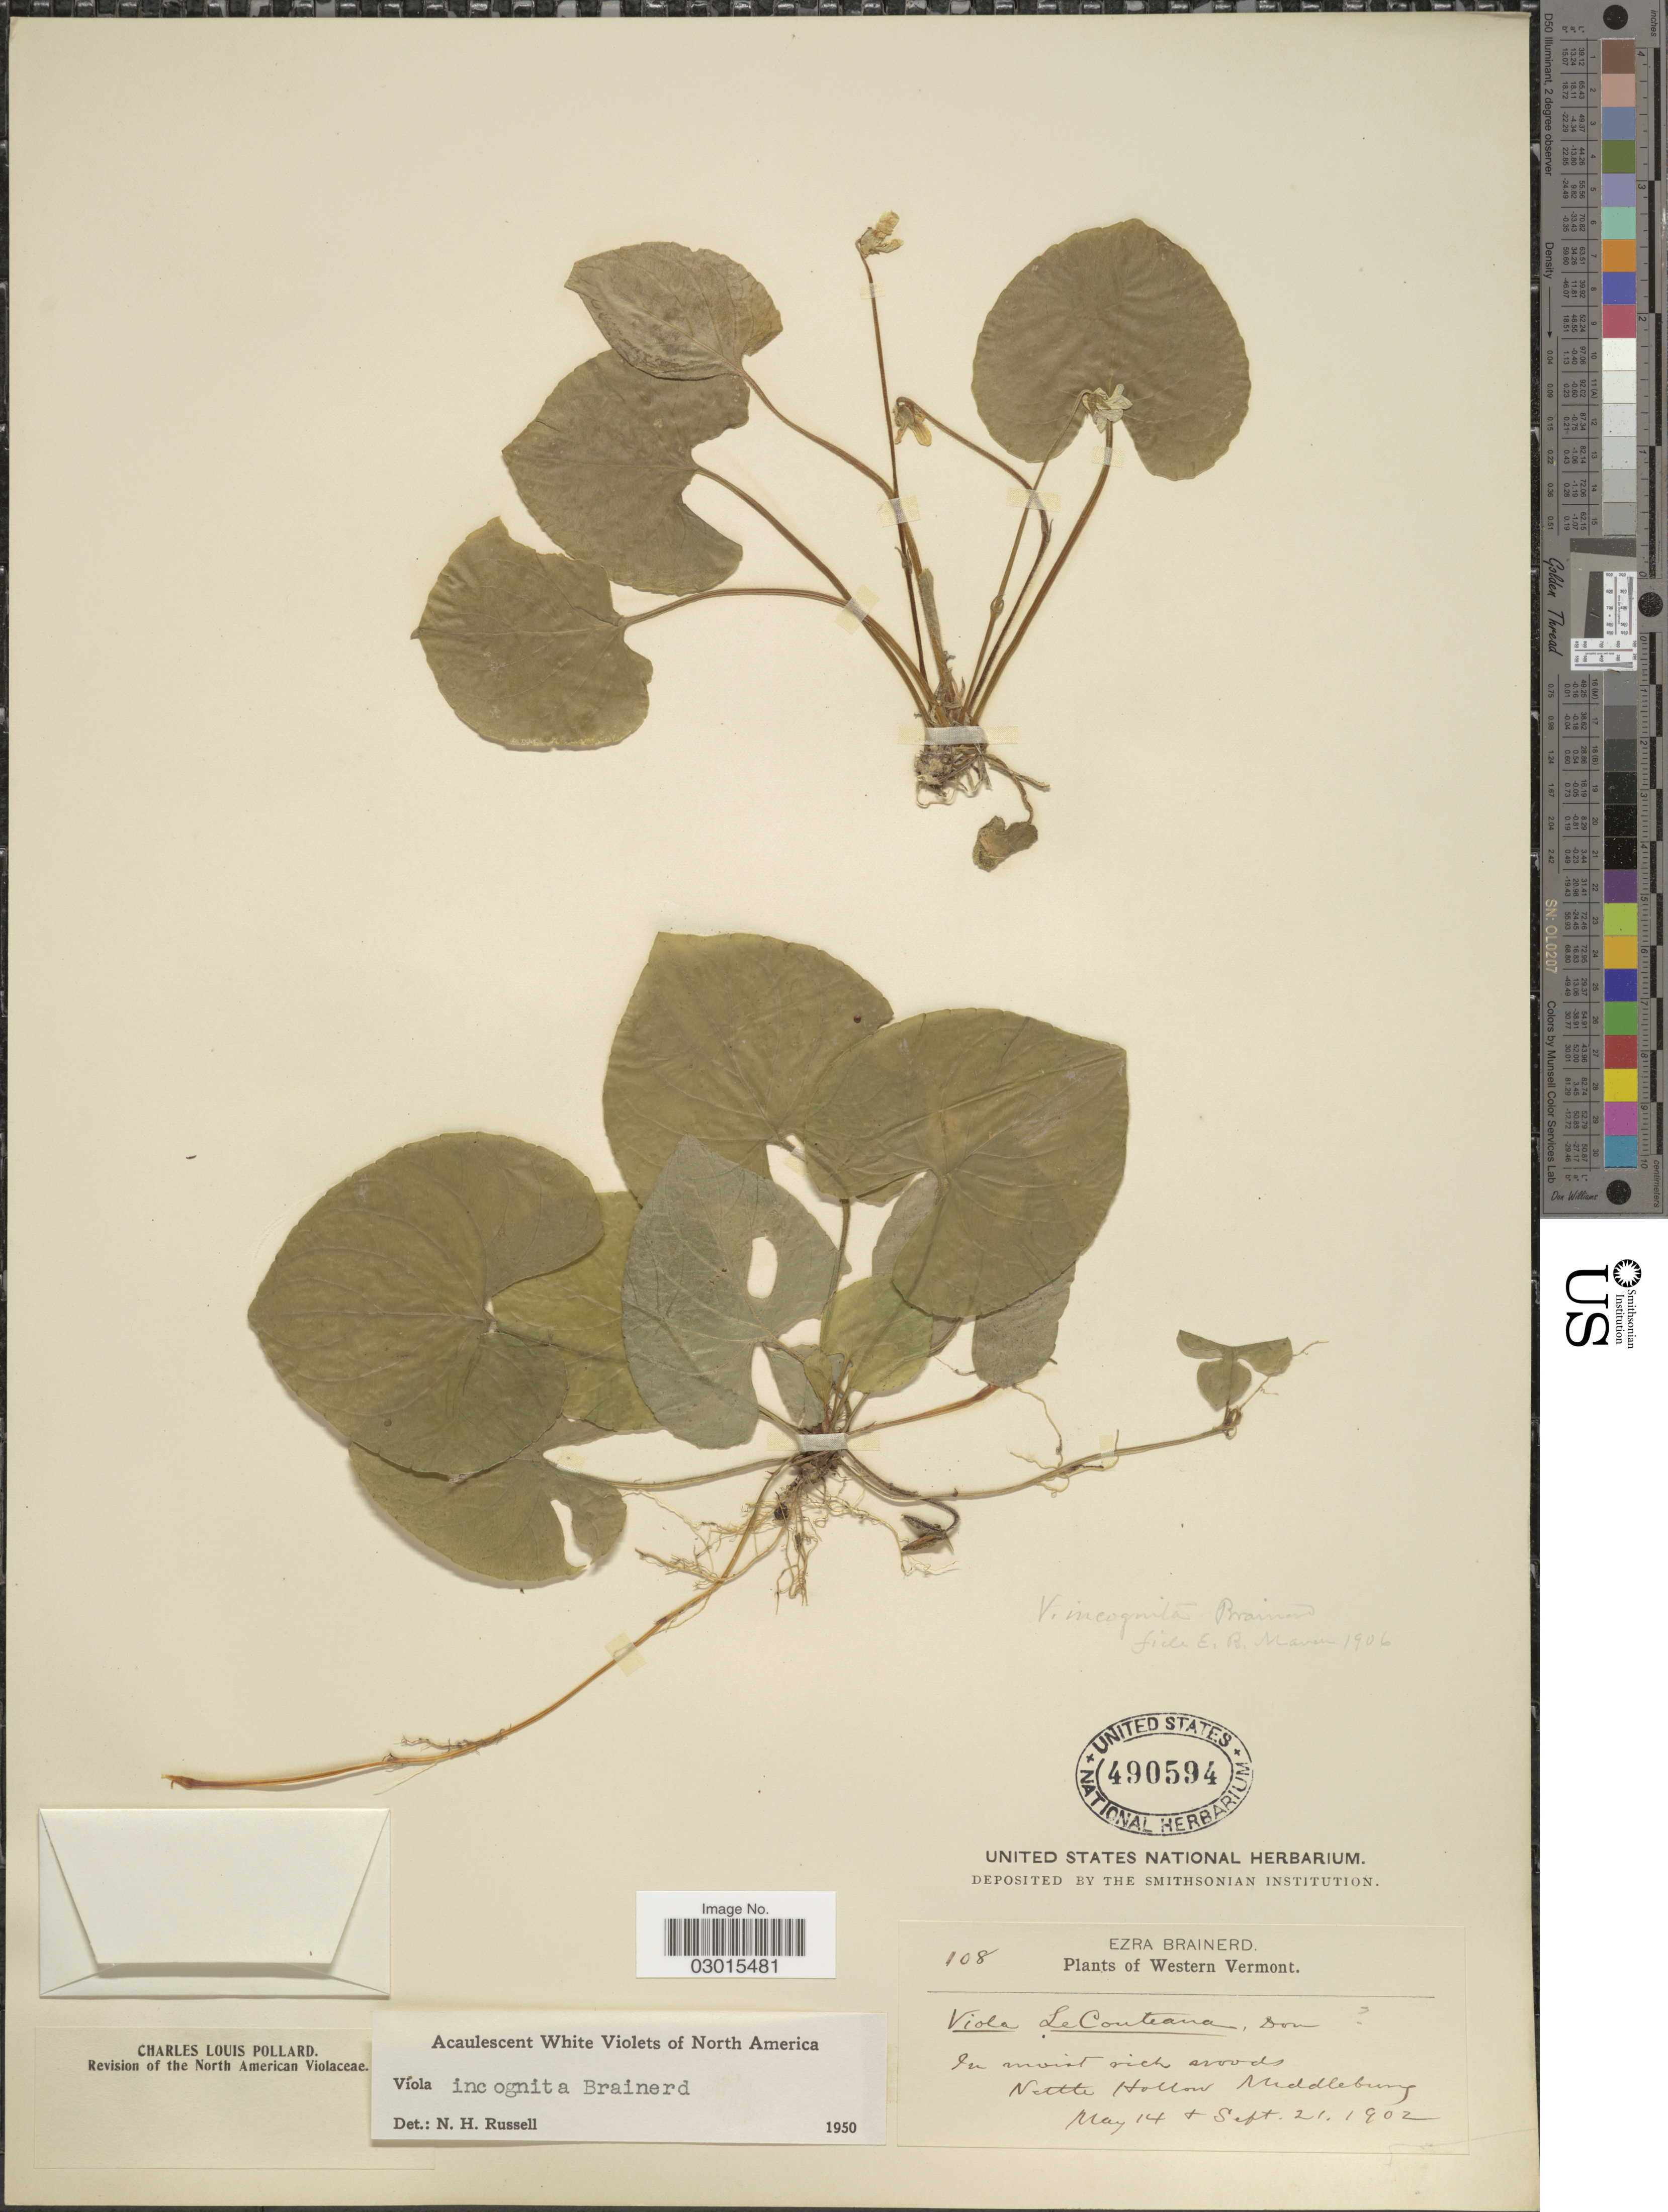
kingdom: Plantae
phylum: Tracheophyta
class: Magnoliopsida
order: Malpighiales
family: Violaceae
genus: Viola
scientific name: Viola incognita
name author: Brainerd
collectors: E. Brainerd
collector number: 108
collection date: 1902-05-14/1902-09-21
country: United States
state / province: Vermont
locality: Western Vermont. Nettle Hollow. Middlebury.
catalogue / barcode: US 490594